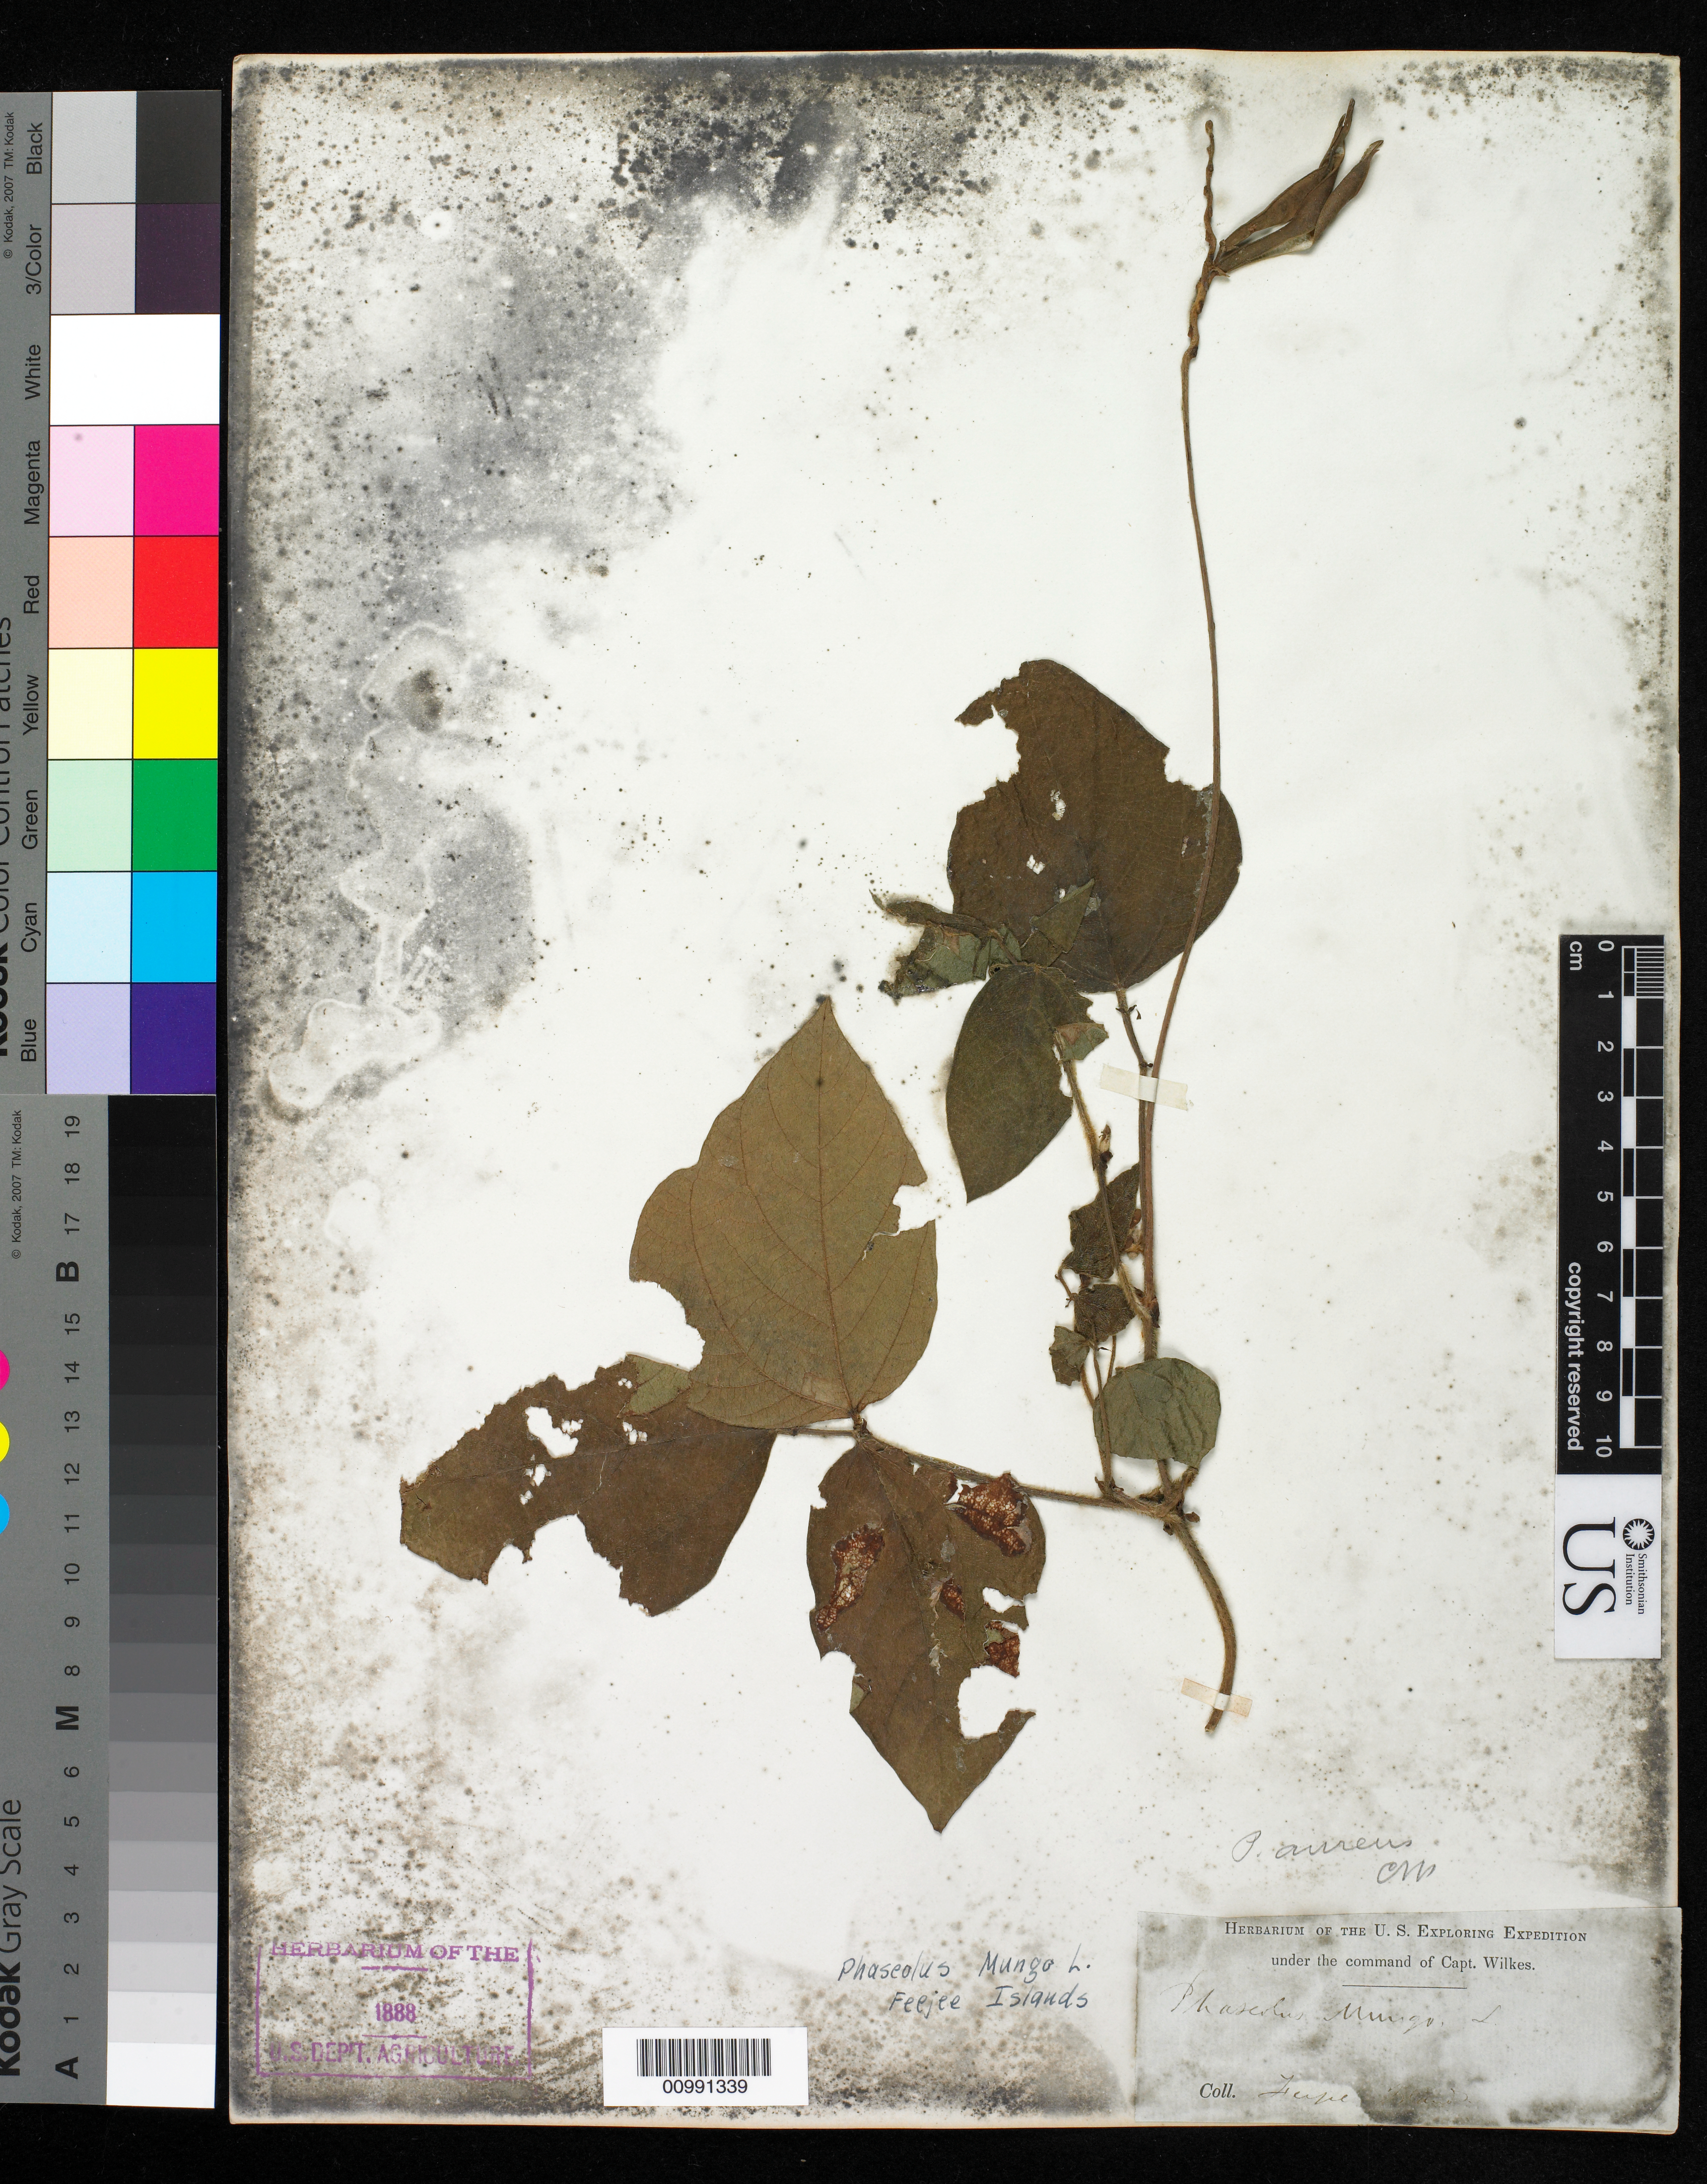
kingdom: Plantae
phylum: Tracheophyta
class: Magnoliopsida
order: Fabales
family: Fabaceae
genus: Vigna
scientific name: Vigna sp.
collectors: Wilkes Explor. Exped.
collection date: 1838/1842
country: Fiji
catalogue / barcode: US 98492